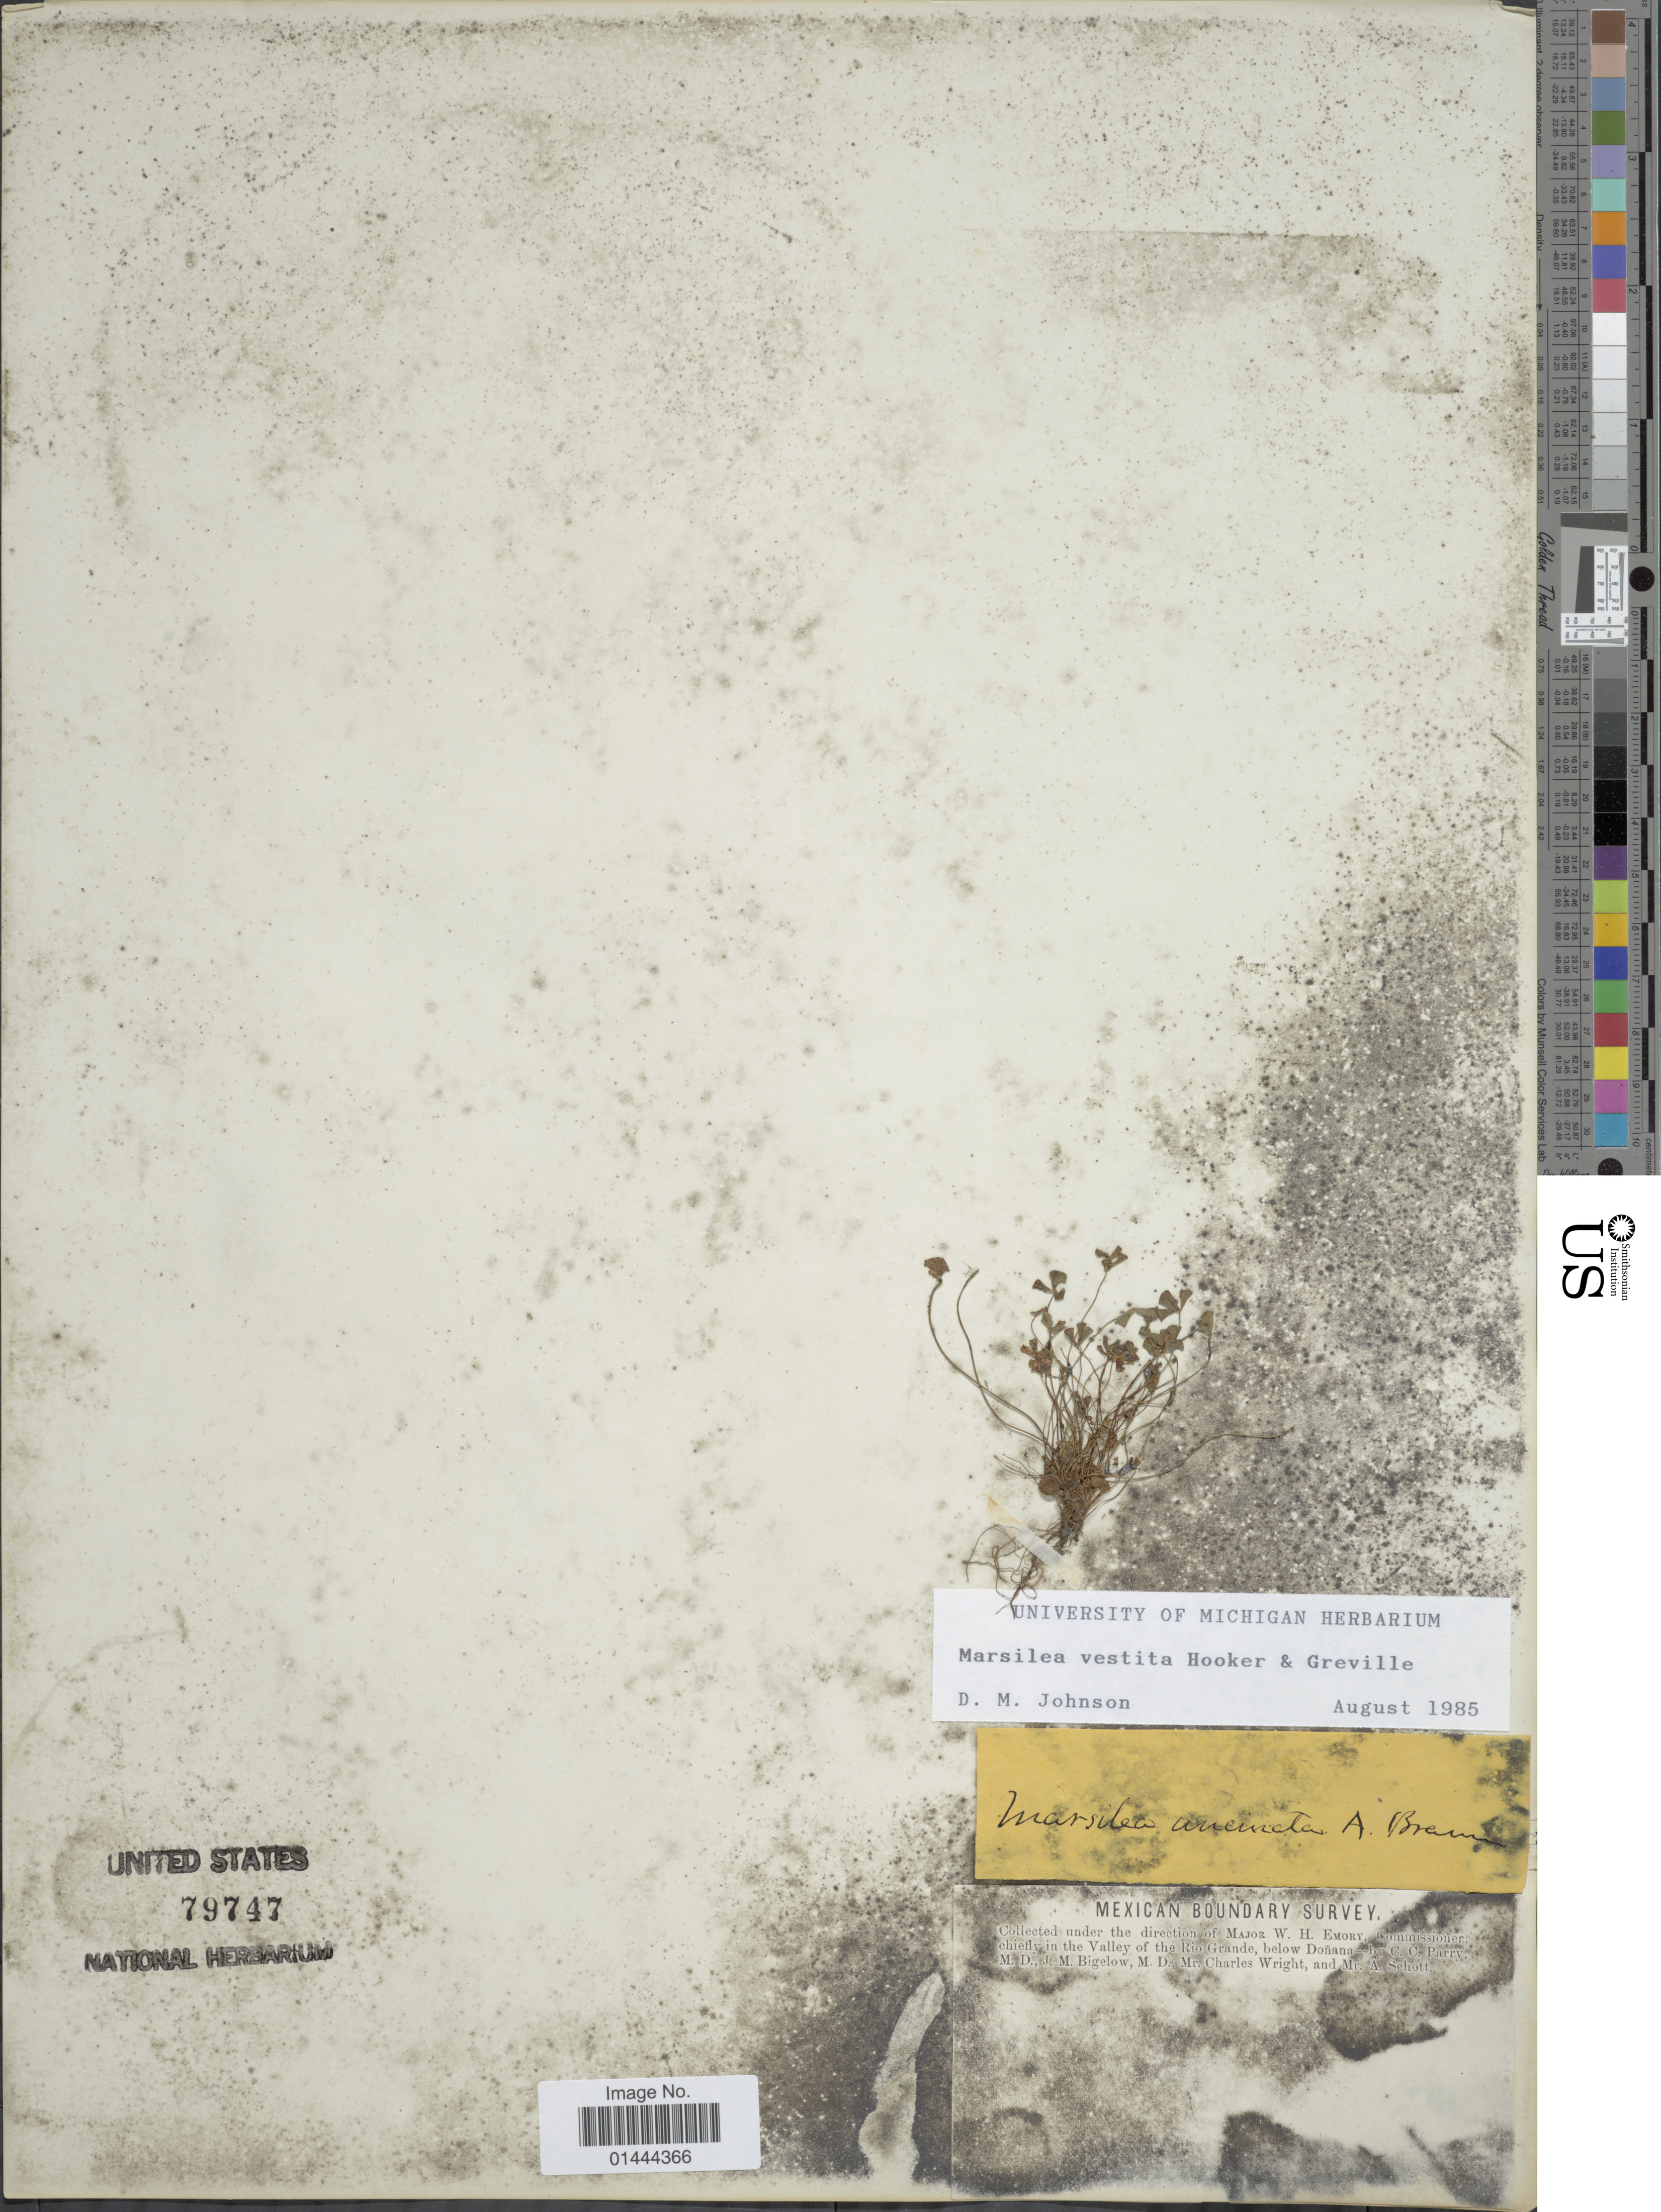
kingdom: Plantae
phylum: Tracheophyta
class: Polypodiopsida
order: Salviniales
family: Marsileaceae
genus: Marsilea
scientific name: Marsilea vestita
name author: Hook. & Grev.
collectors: C. C. Parry, J. M. Bigelow, C. H. Wright & A. Schott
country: Mexico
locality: Mexican Boundary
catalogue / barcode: US 79747